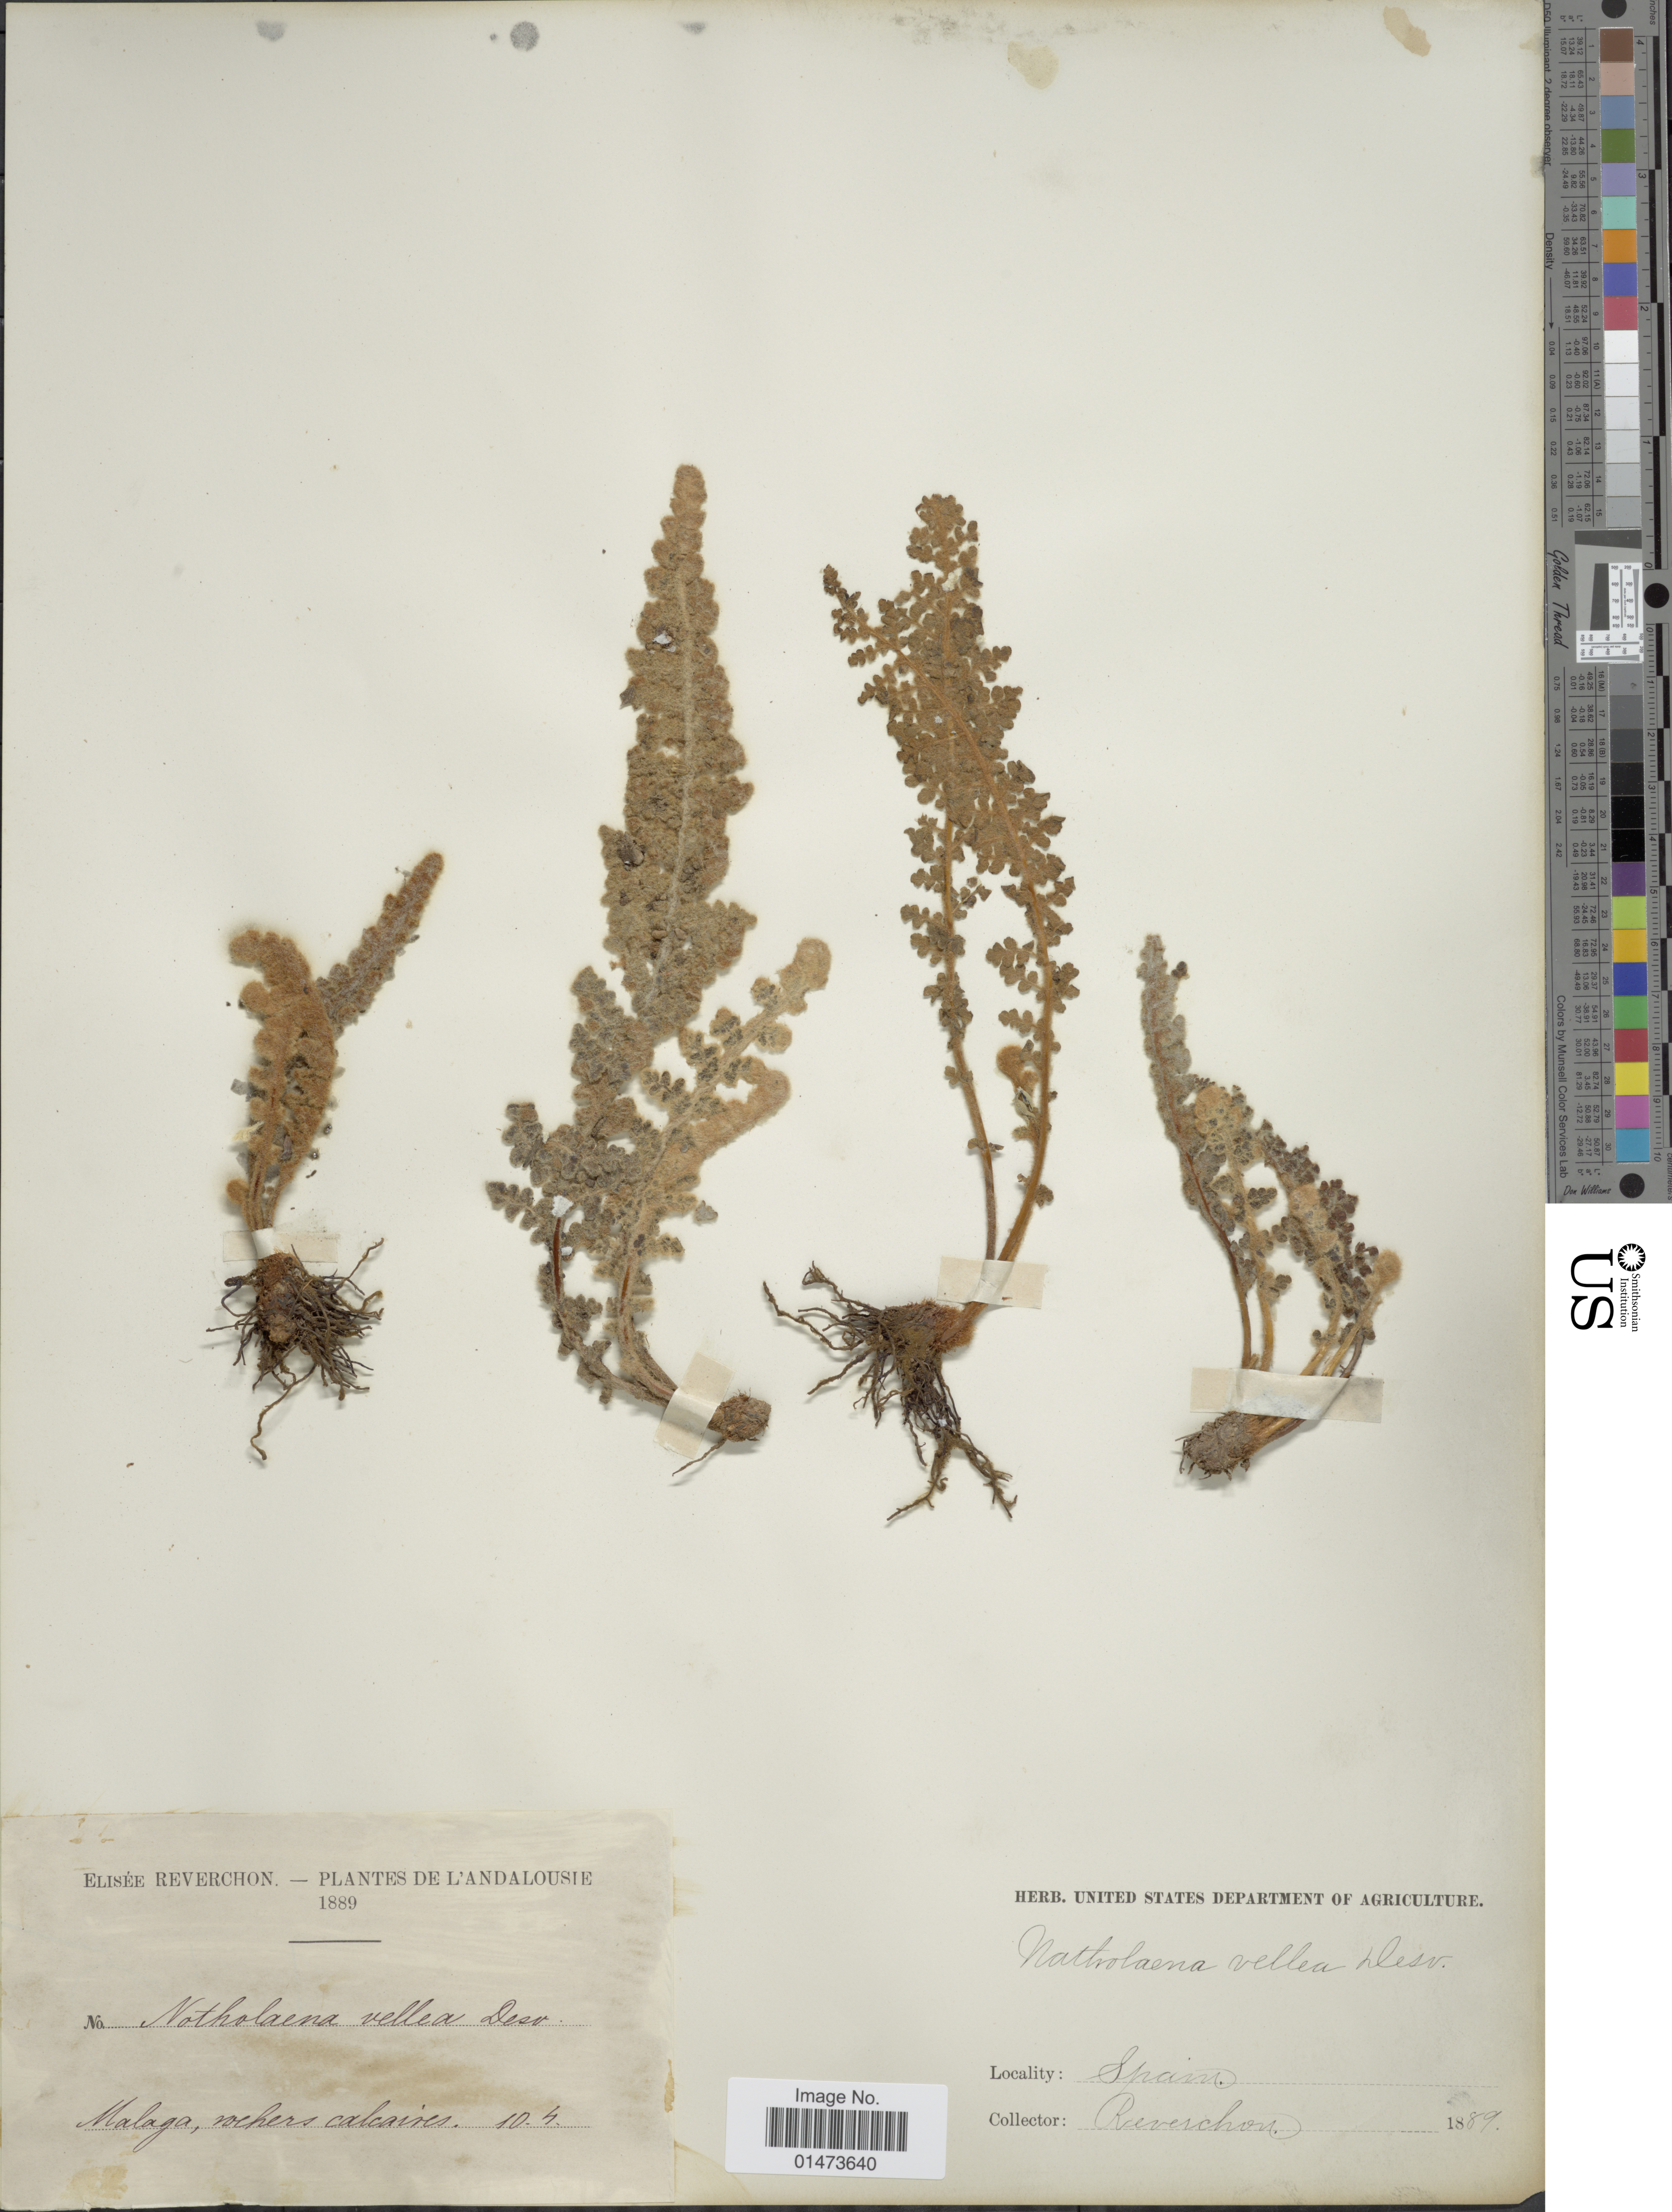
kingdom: Plantae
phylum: Tracheophyta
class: Polypodiopsida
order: Polypodiales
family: Pteridaceae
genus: Cosentinia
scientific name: Cosentinia vellea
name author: (Aiton) Tod.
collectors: E. Reverchon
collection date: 1889-04-10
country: Spain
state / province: Andalucia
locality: Malaga, rochers calcaires [Malaga, limestone rocks]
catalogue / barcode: US 1090079